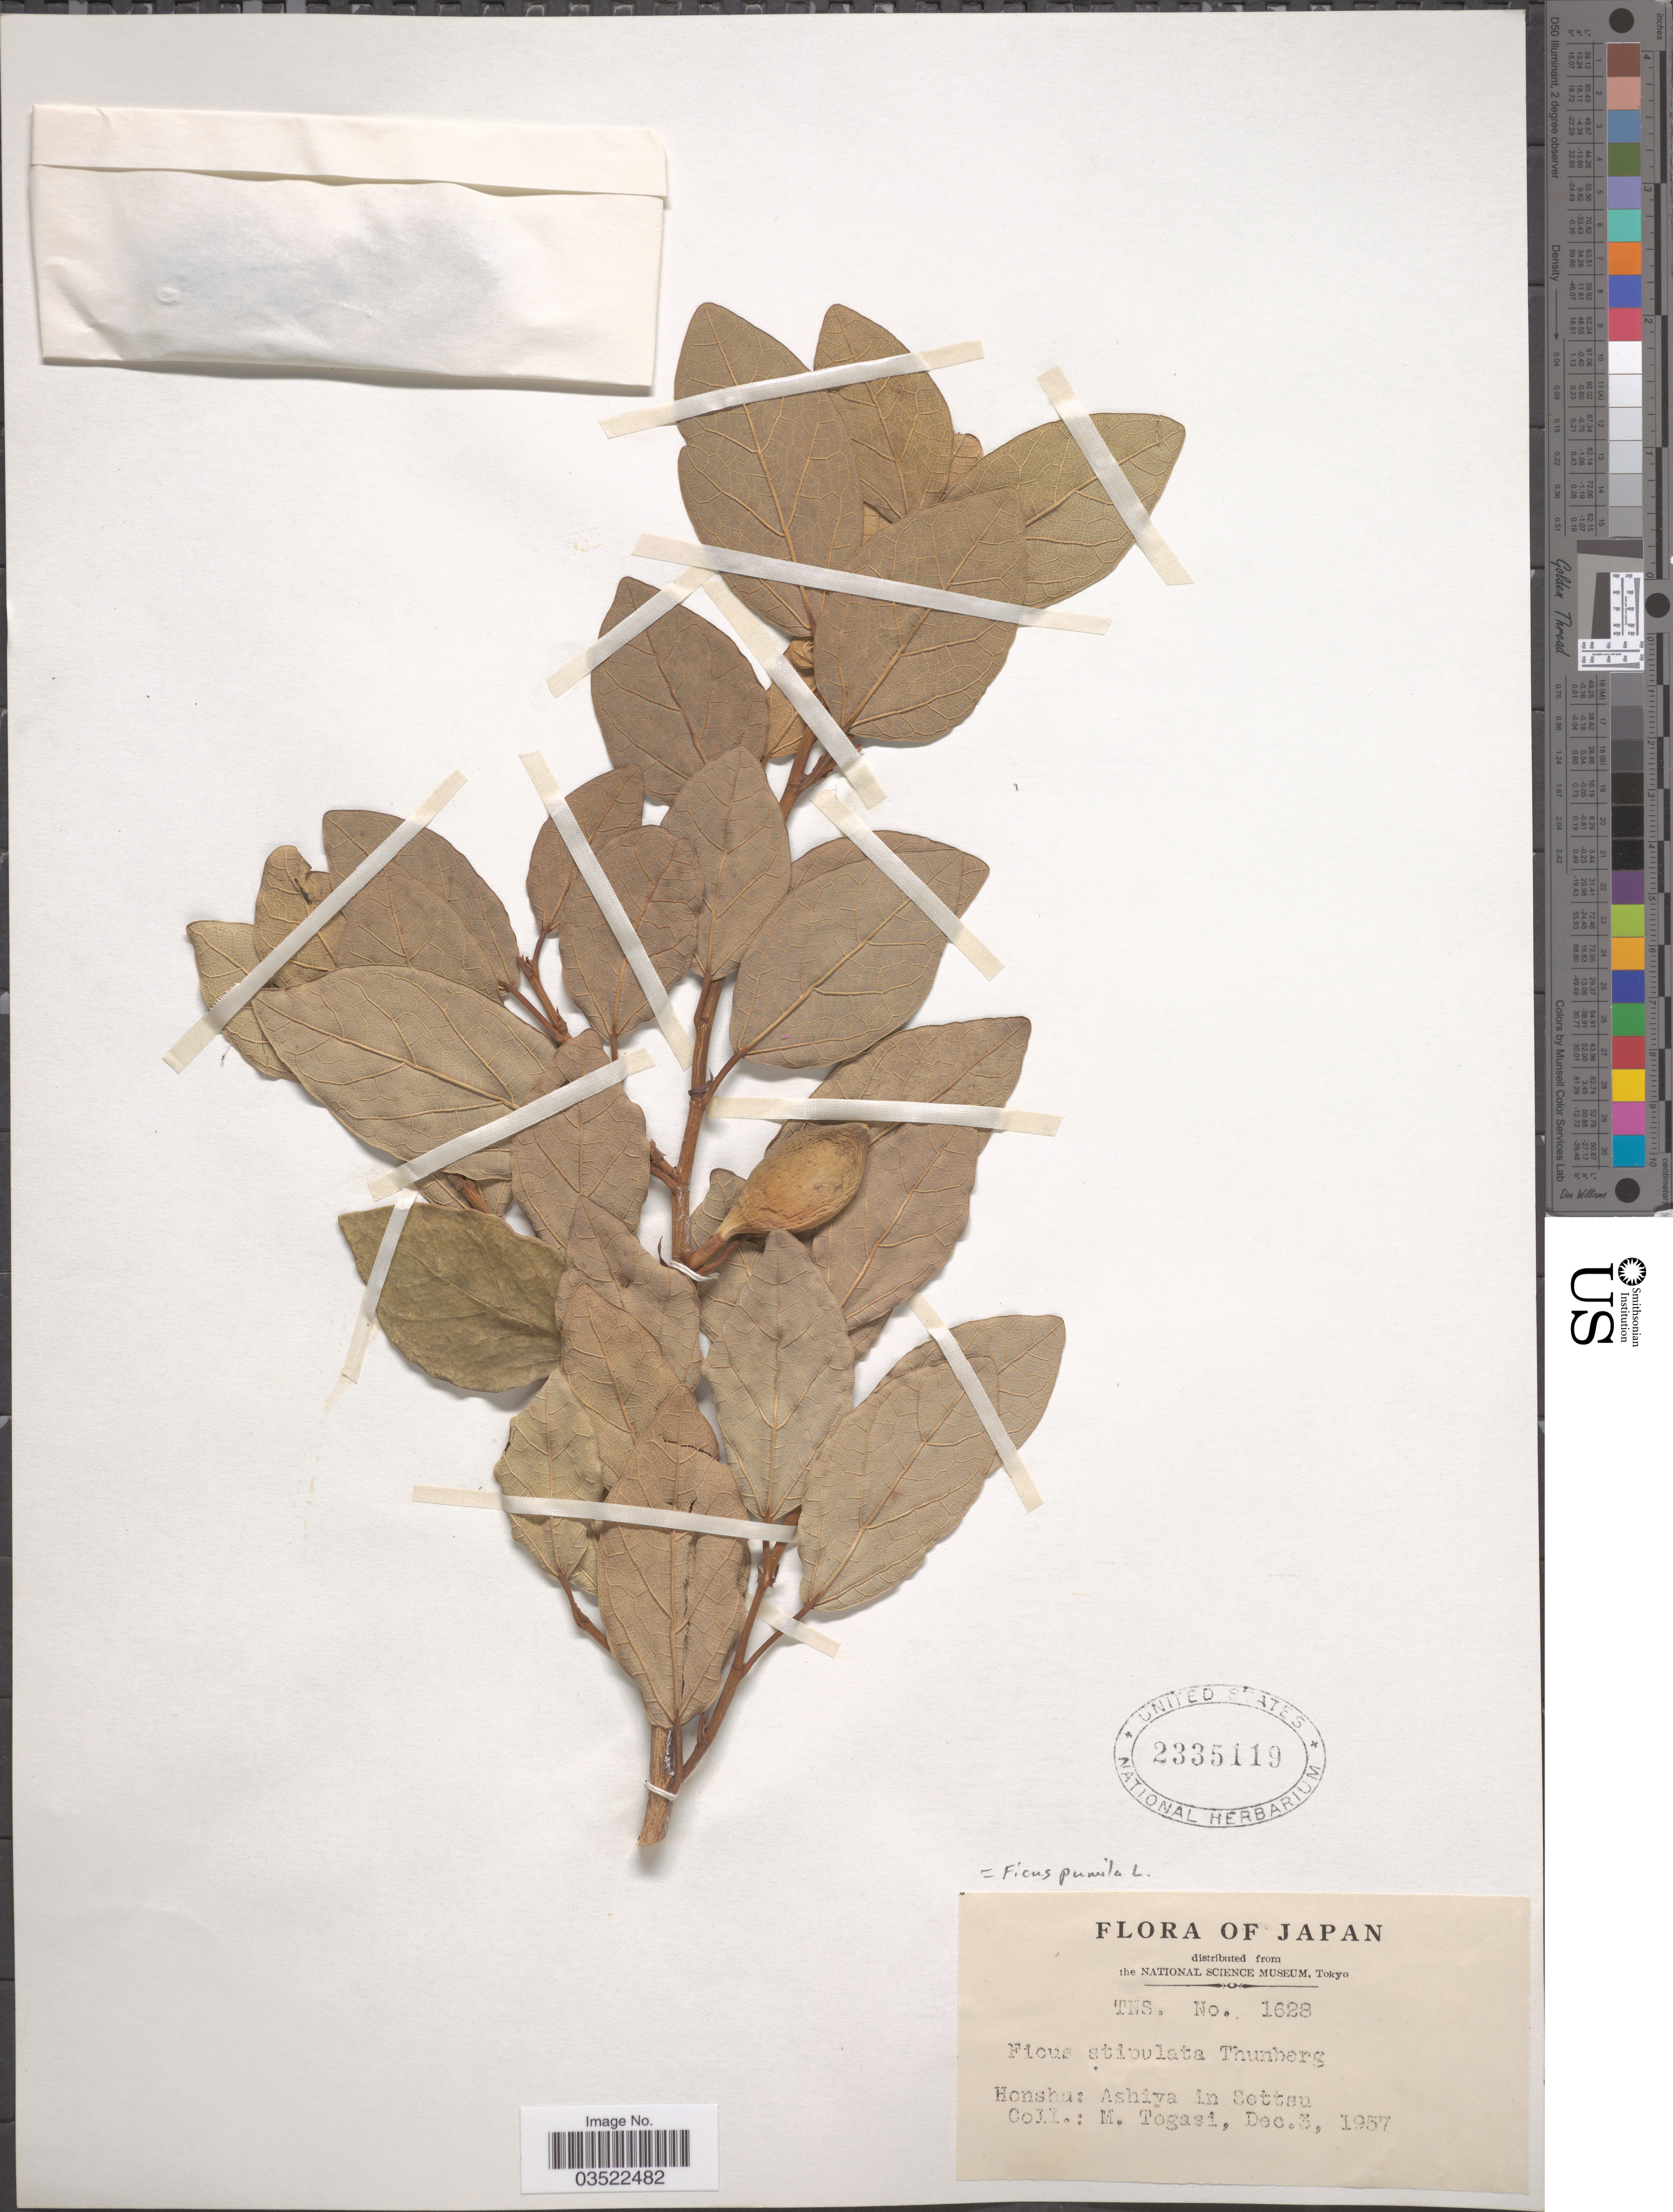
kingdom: Plantae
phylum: Tracheophyta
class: Magnoliopsida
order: Rosales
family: Moraceae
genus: Ficus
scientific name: Ficus pumila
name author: L.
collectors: M. Togasi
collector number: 1628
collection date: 1957-12-03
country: Japan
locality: Honshu: Ashiya in Settsu.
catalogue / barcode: US 2335119